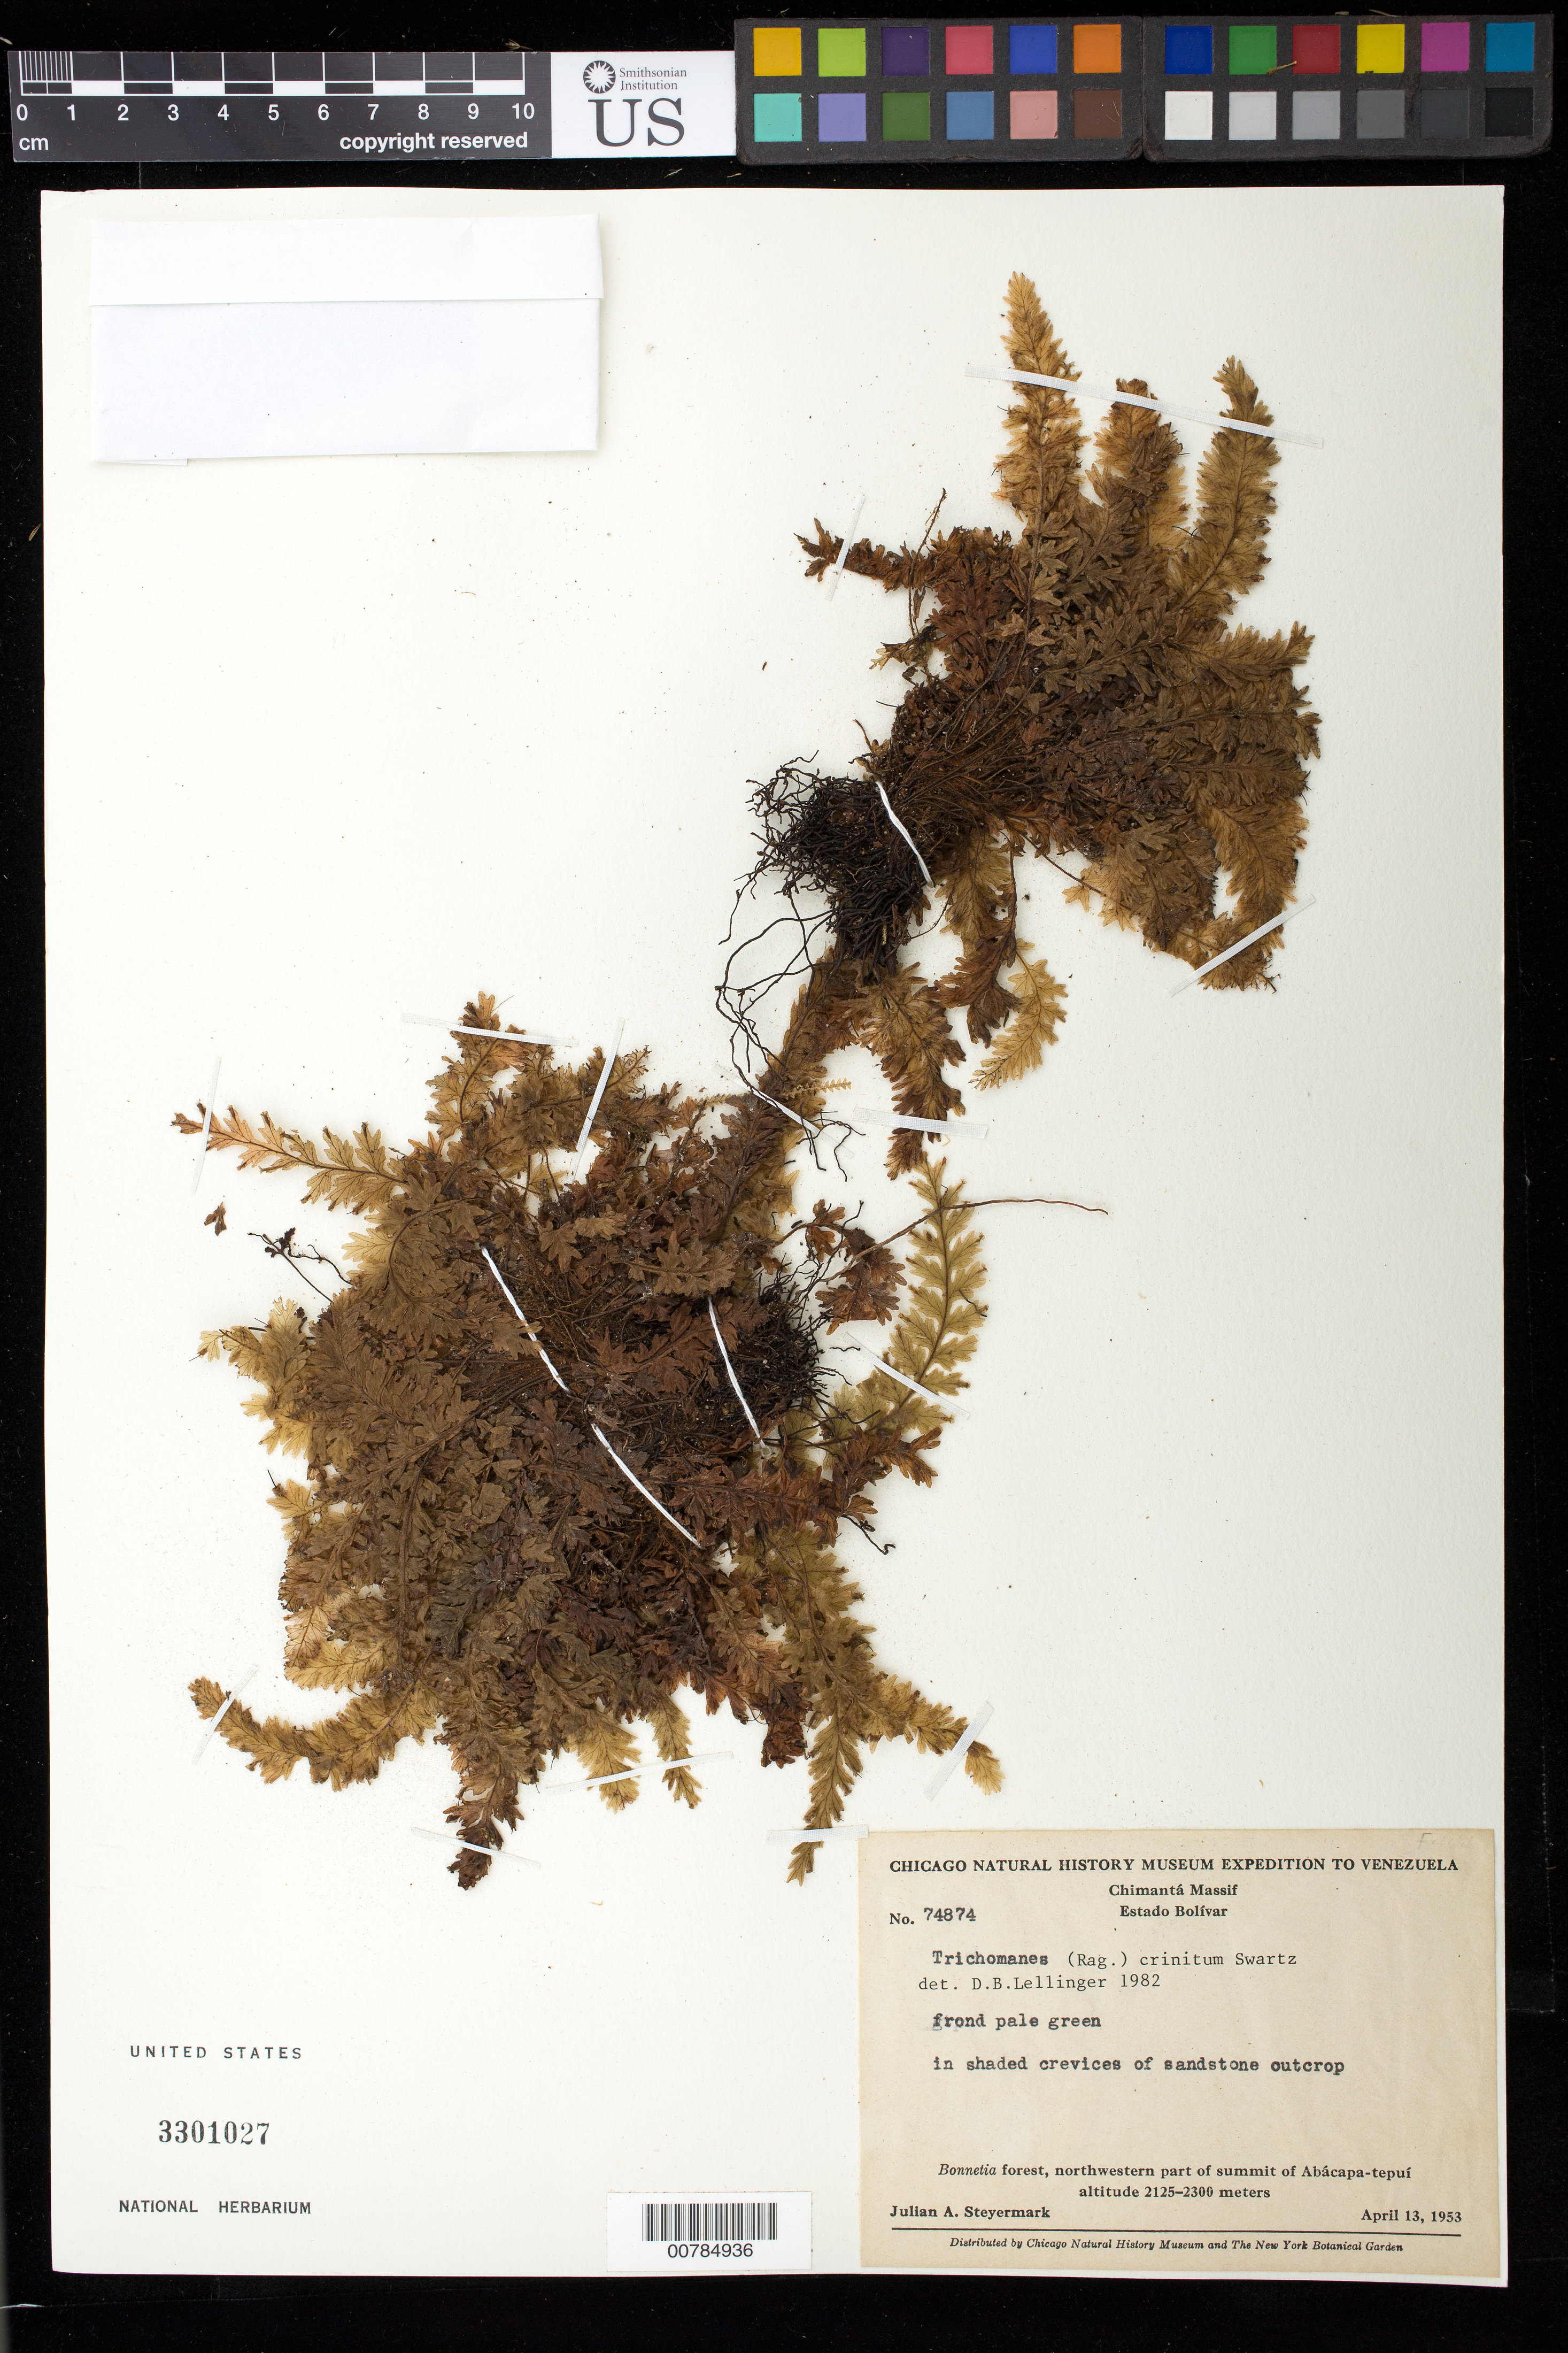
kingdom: Plantae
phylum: Tracheophyta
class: Polypodiopsida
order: Hymenophyllales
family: Hymenophyllaceae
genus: Trichomanes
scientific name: Trichomanes crinitum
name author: Sw.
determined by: Lellinger, David B., (BOT), Smithsonian Institution - National Museum of Natural History (UNITED STATES)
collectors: J. Steyermark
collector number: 74874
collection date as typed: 13-Apr-53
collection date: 1953-04-13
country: Venezuela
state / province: Bolívar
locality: Chimanta Massif; Abacapa-tepuí, northwest summmit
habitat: Bonnetia forest, in shaded crevices of sandstone outcrop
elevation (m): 2125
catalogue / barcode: US 3301027